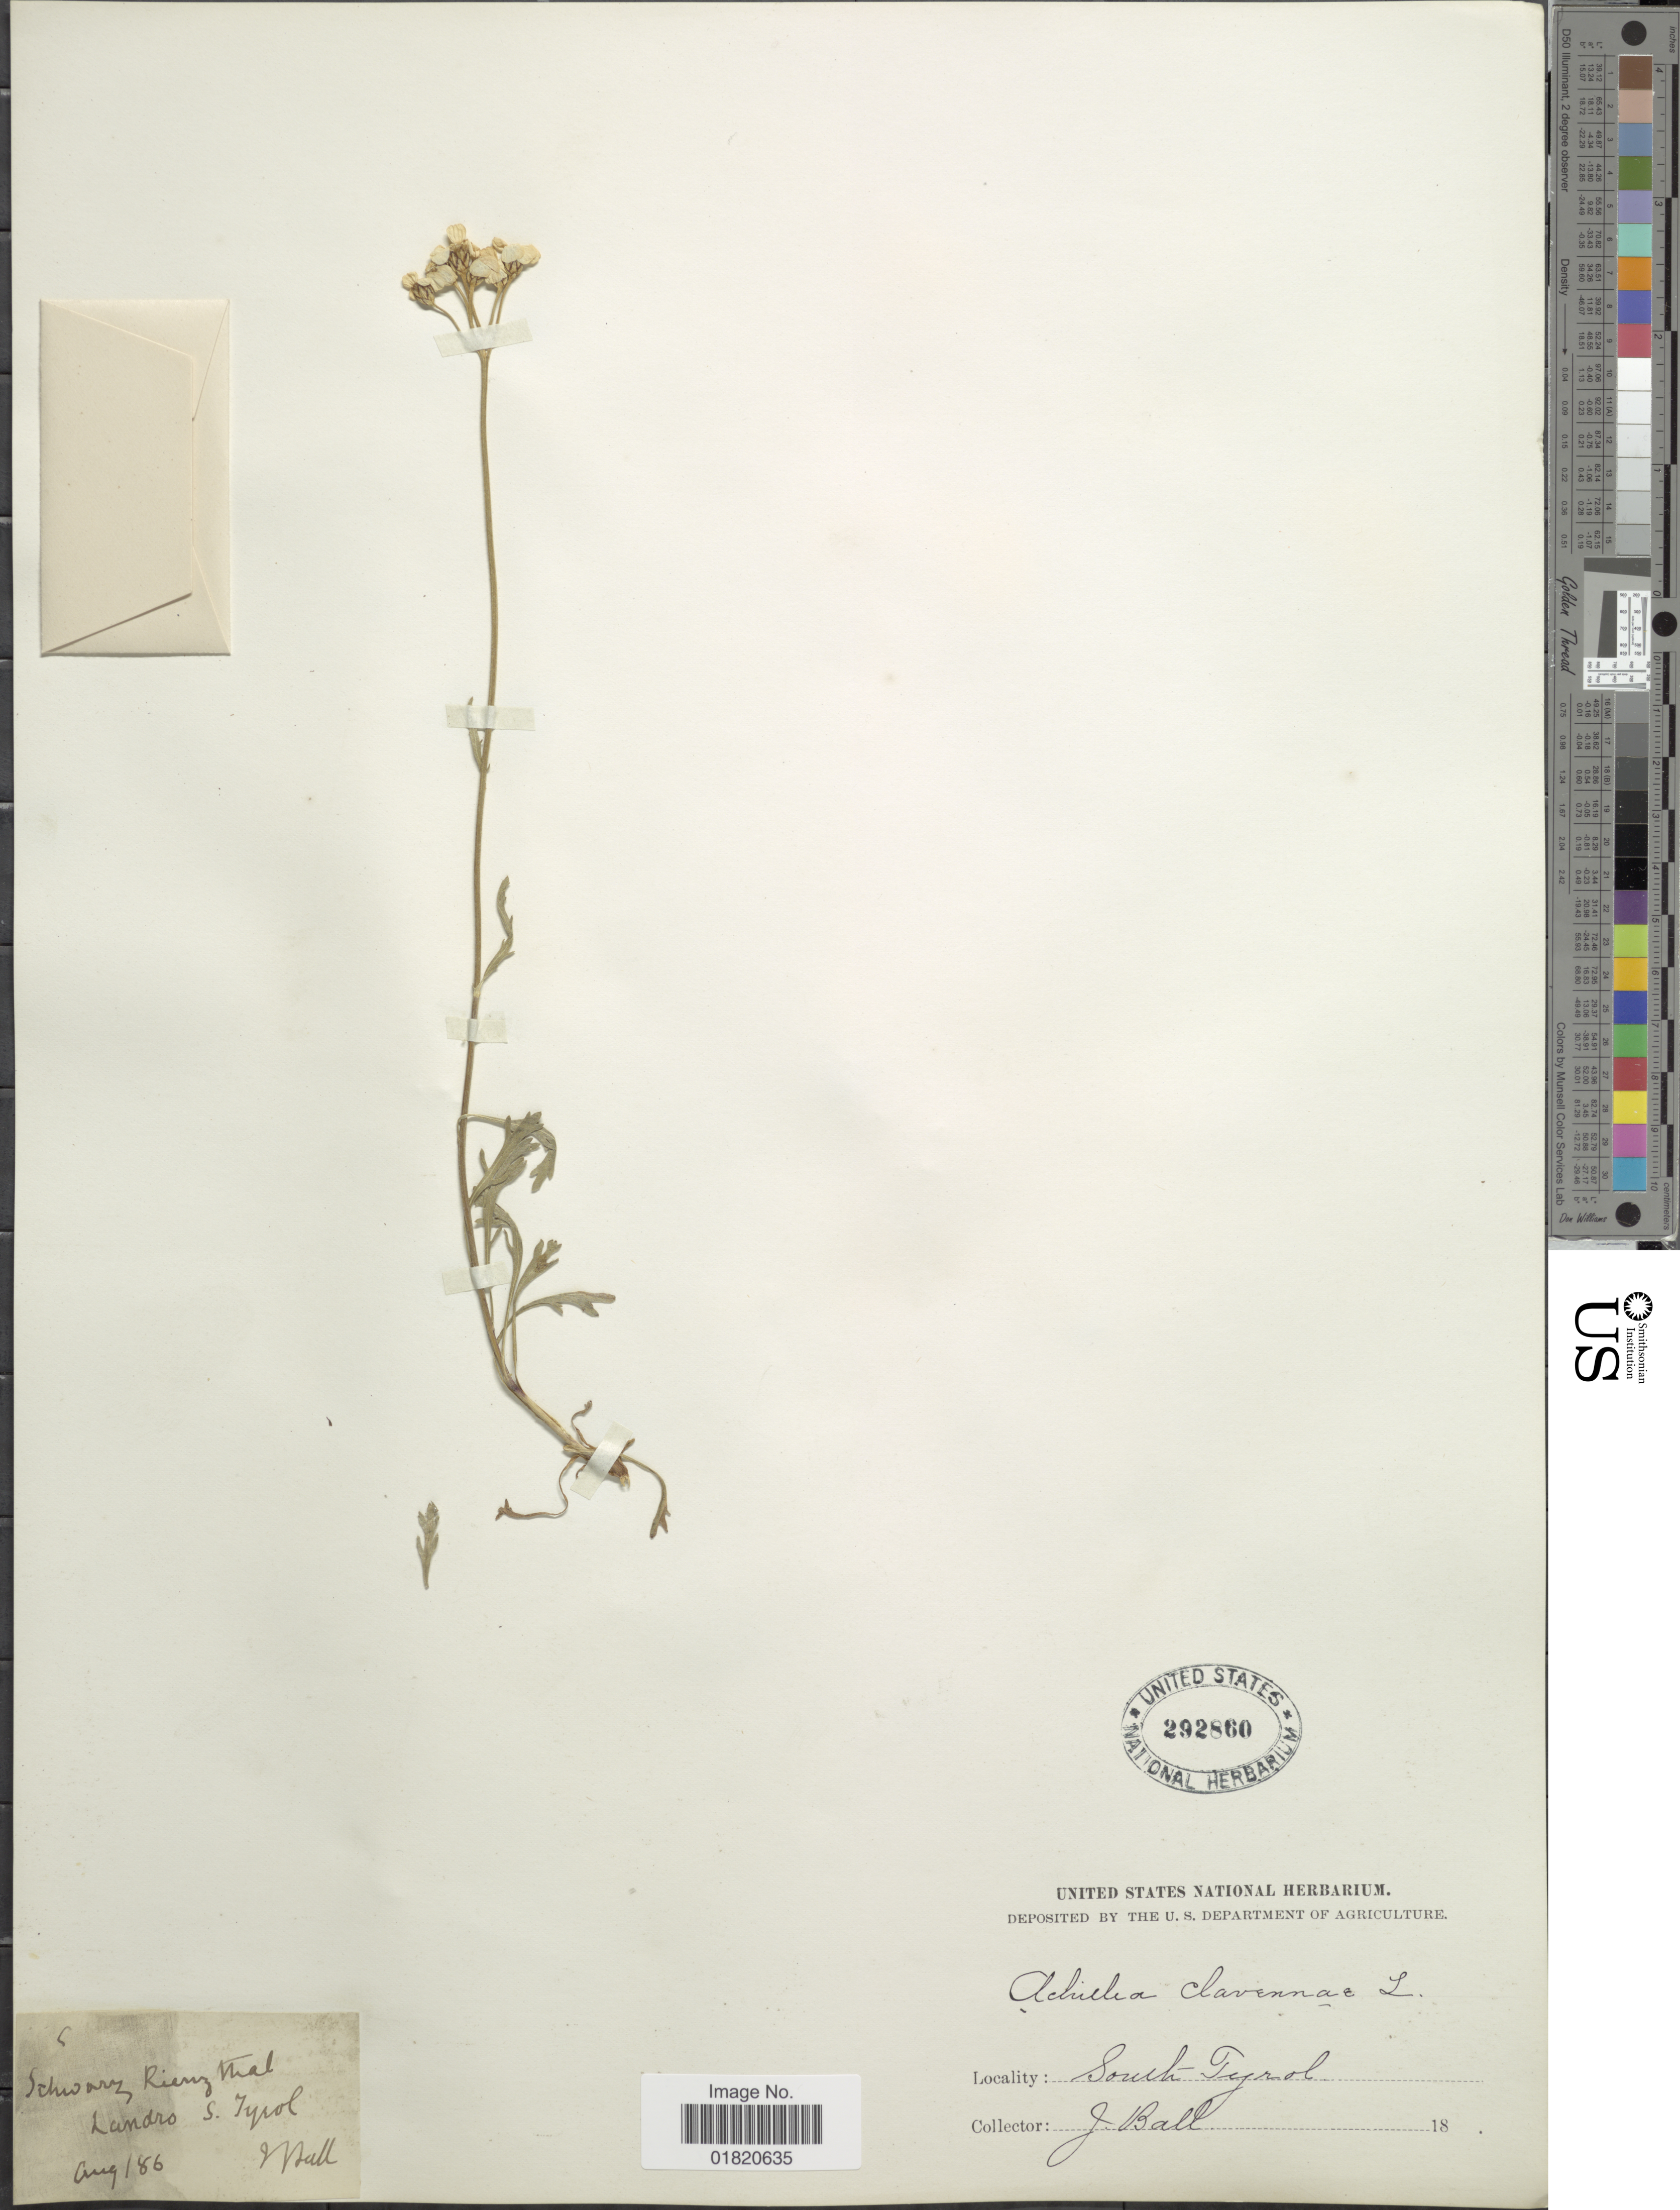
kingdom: Plantae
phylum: Tracheophyta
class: Magnoliopsida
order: Asterales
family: Asteraceae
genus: Achillea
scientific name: Achillea clavennae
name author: L.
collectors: J. Ball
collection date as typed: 186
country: Italy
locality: Schwarz Rienz Thal. Landro S. Tyrol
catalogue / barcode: US 292860